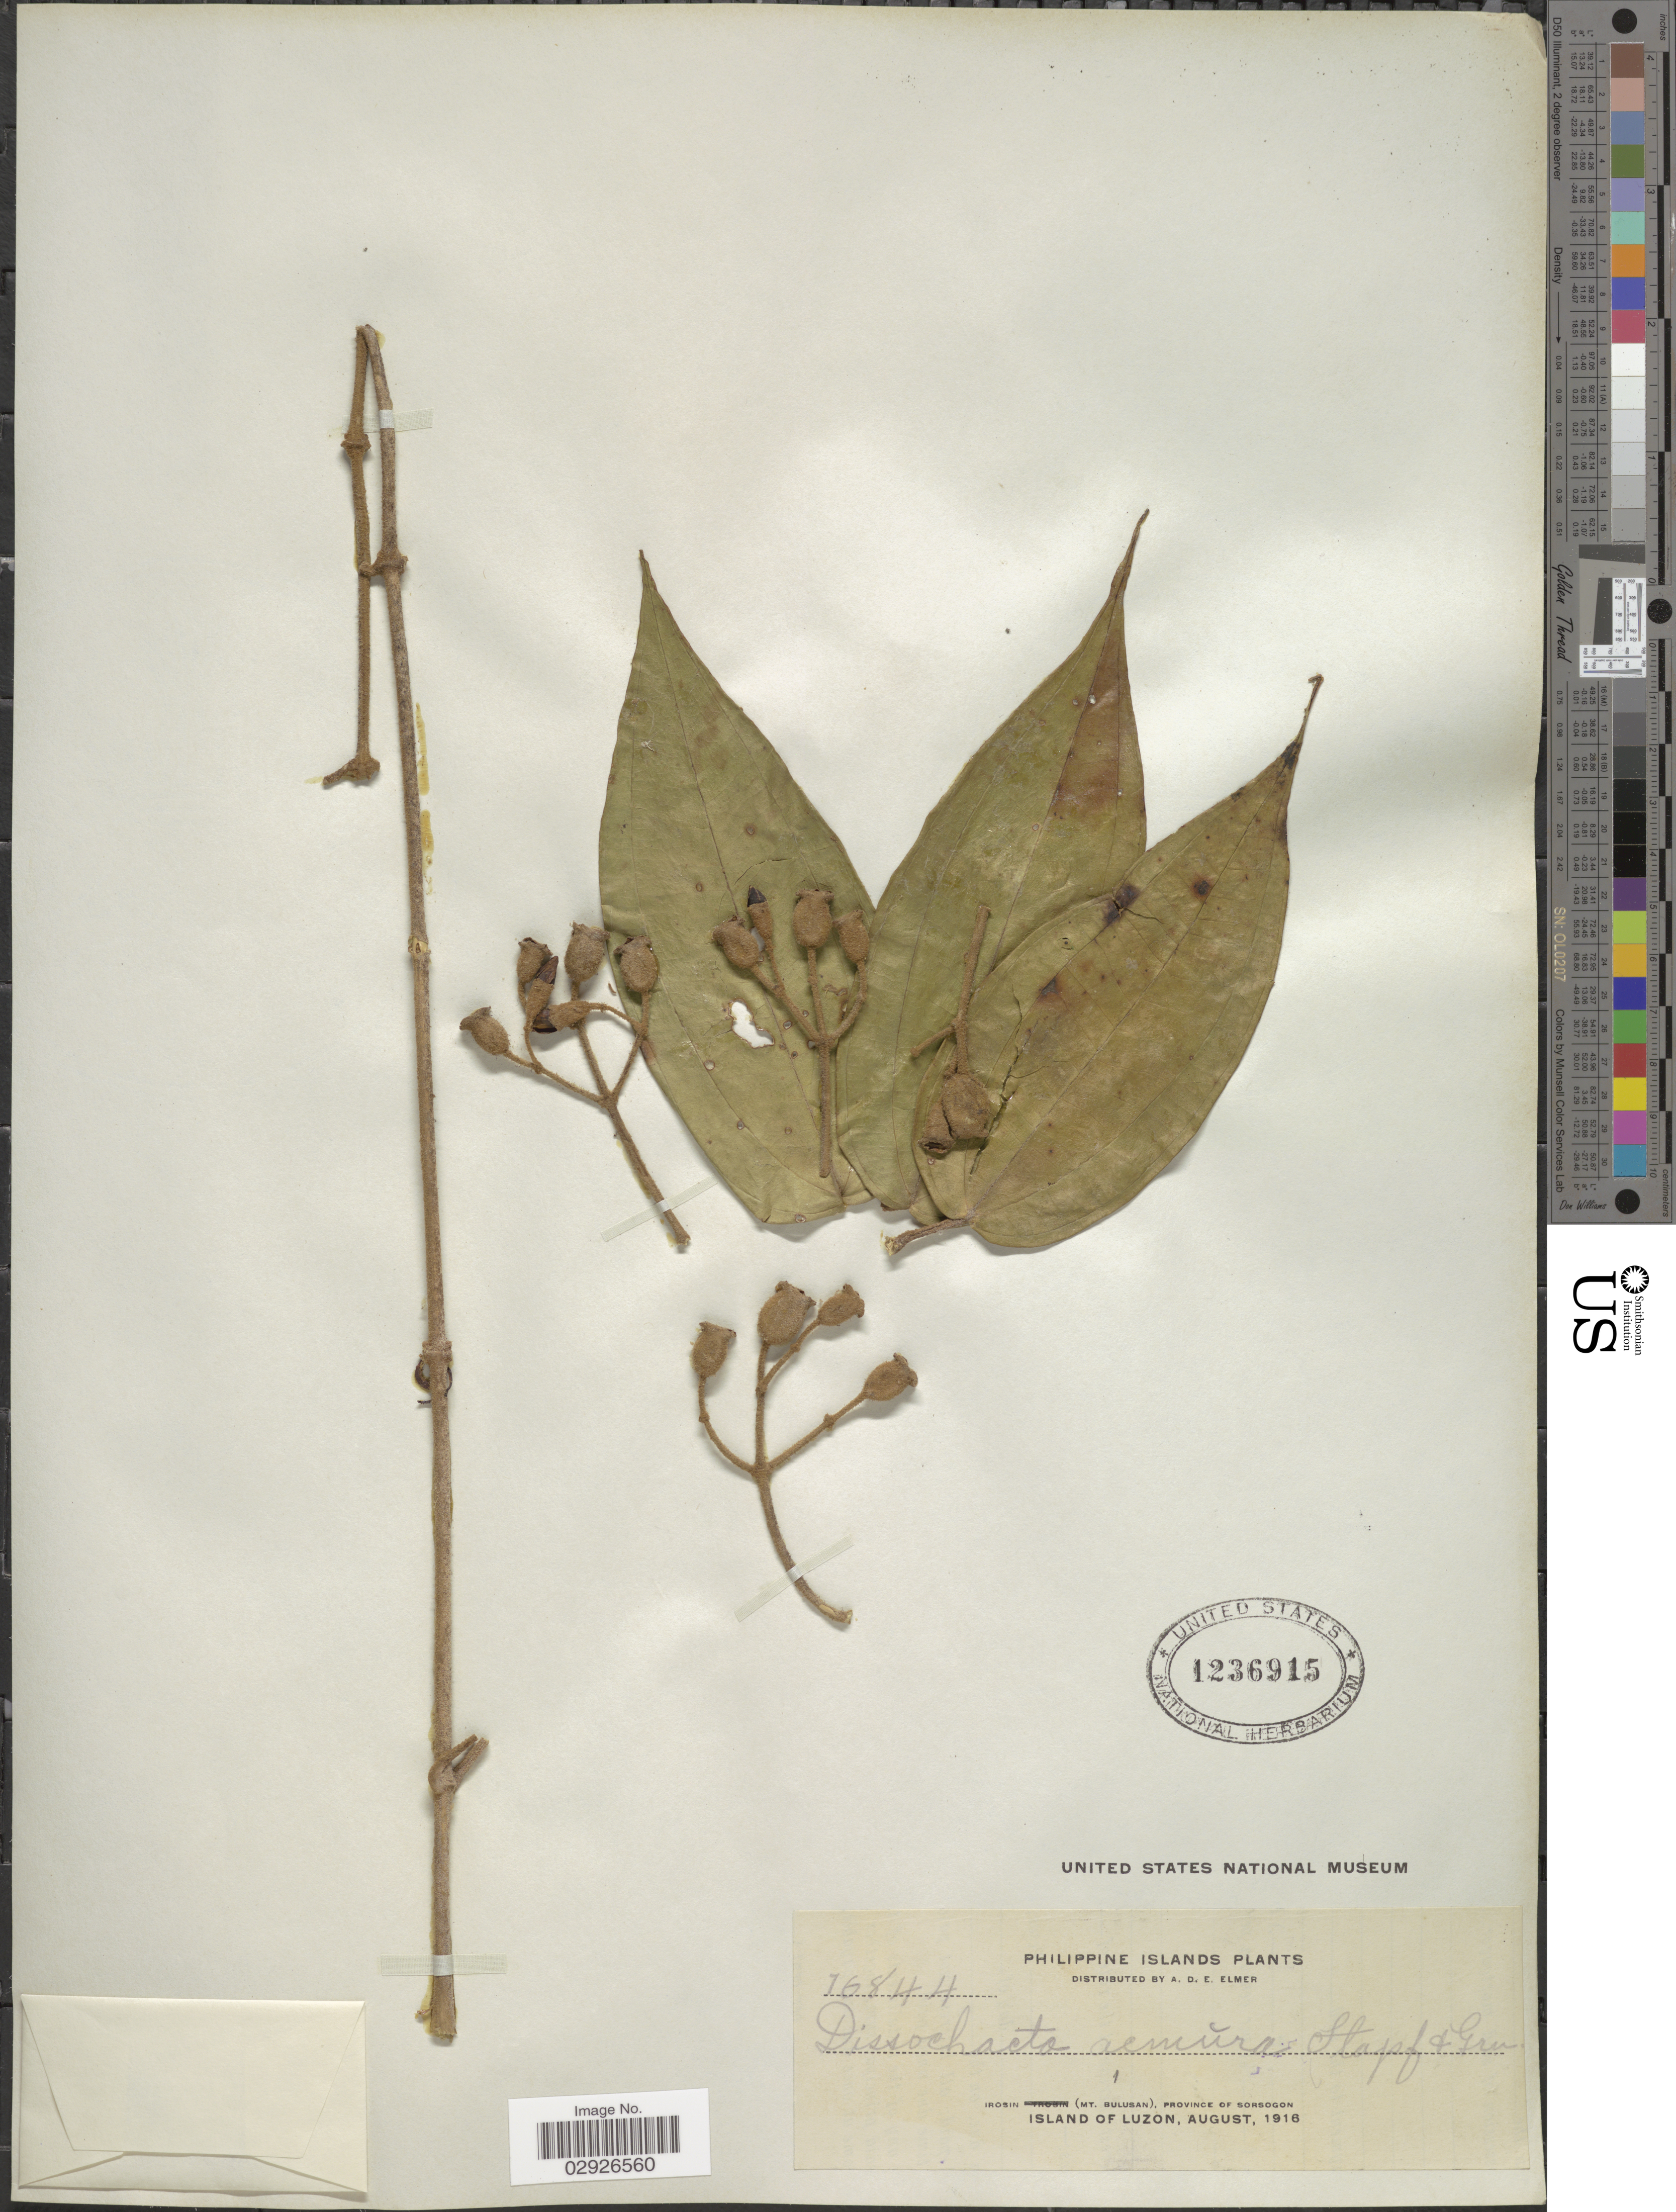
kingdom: Plantae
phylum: Tracheophyta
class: Magnoliopsida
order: Myrtales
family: Melastomataceae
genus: Dissochaeta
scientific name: Dissochaeta acmura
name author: Stapf & M.L. Green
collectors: A. D. E. Elmer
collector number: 16844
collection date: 1916-08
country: Philippines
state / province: Bicol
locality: Irosin (Mt. Bulusan), Province of Sorsogon. Island of Luzon.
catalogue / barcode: US 1236915